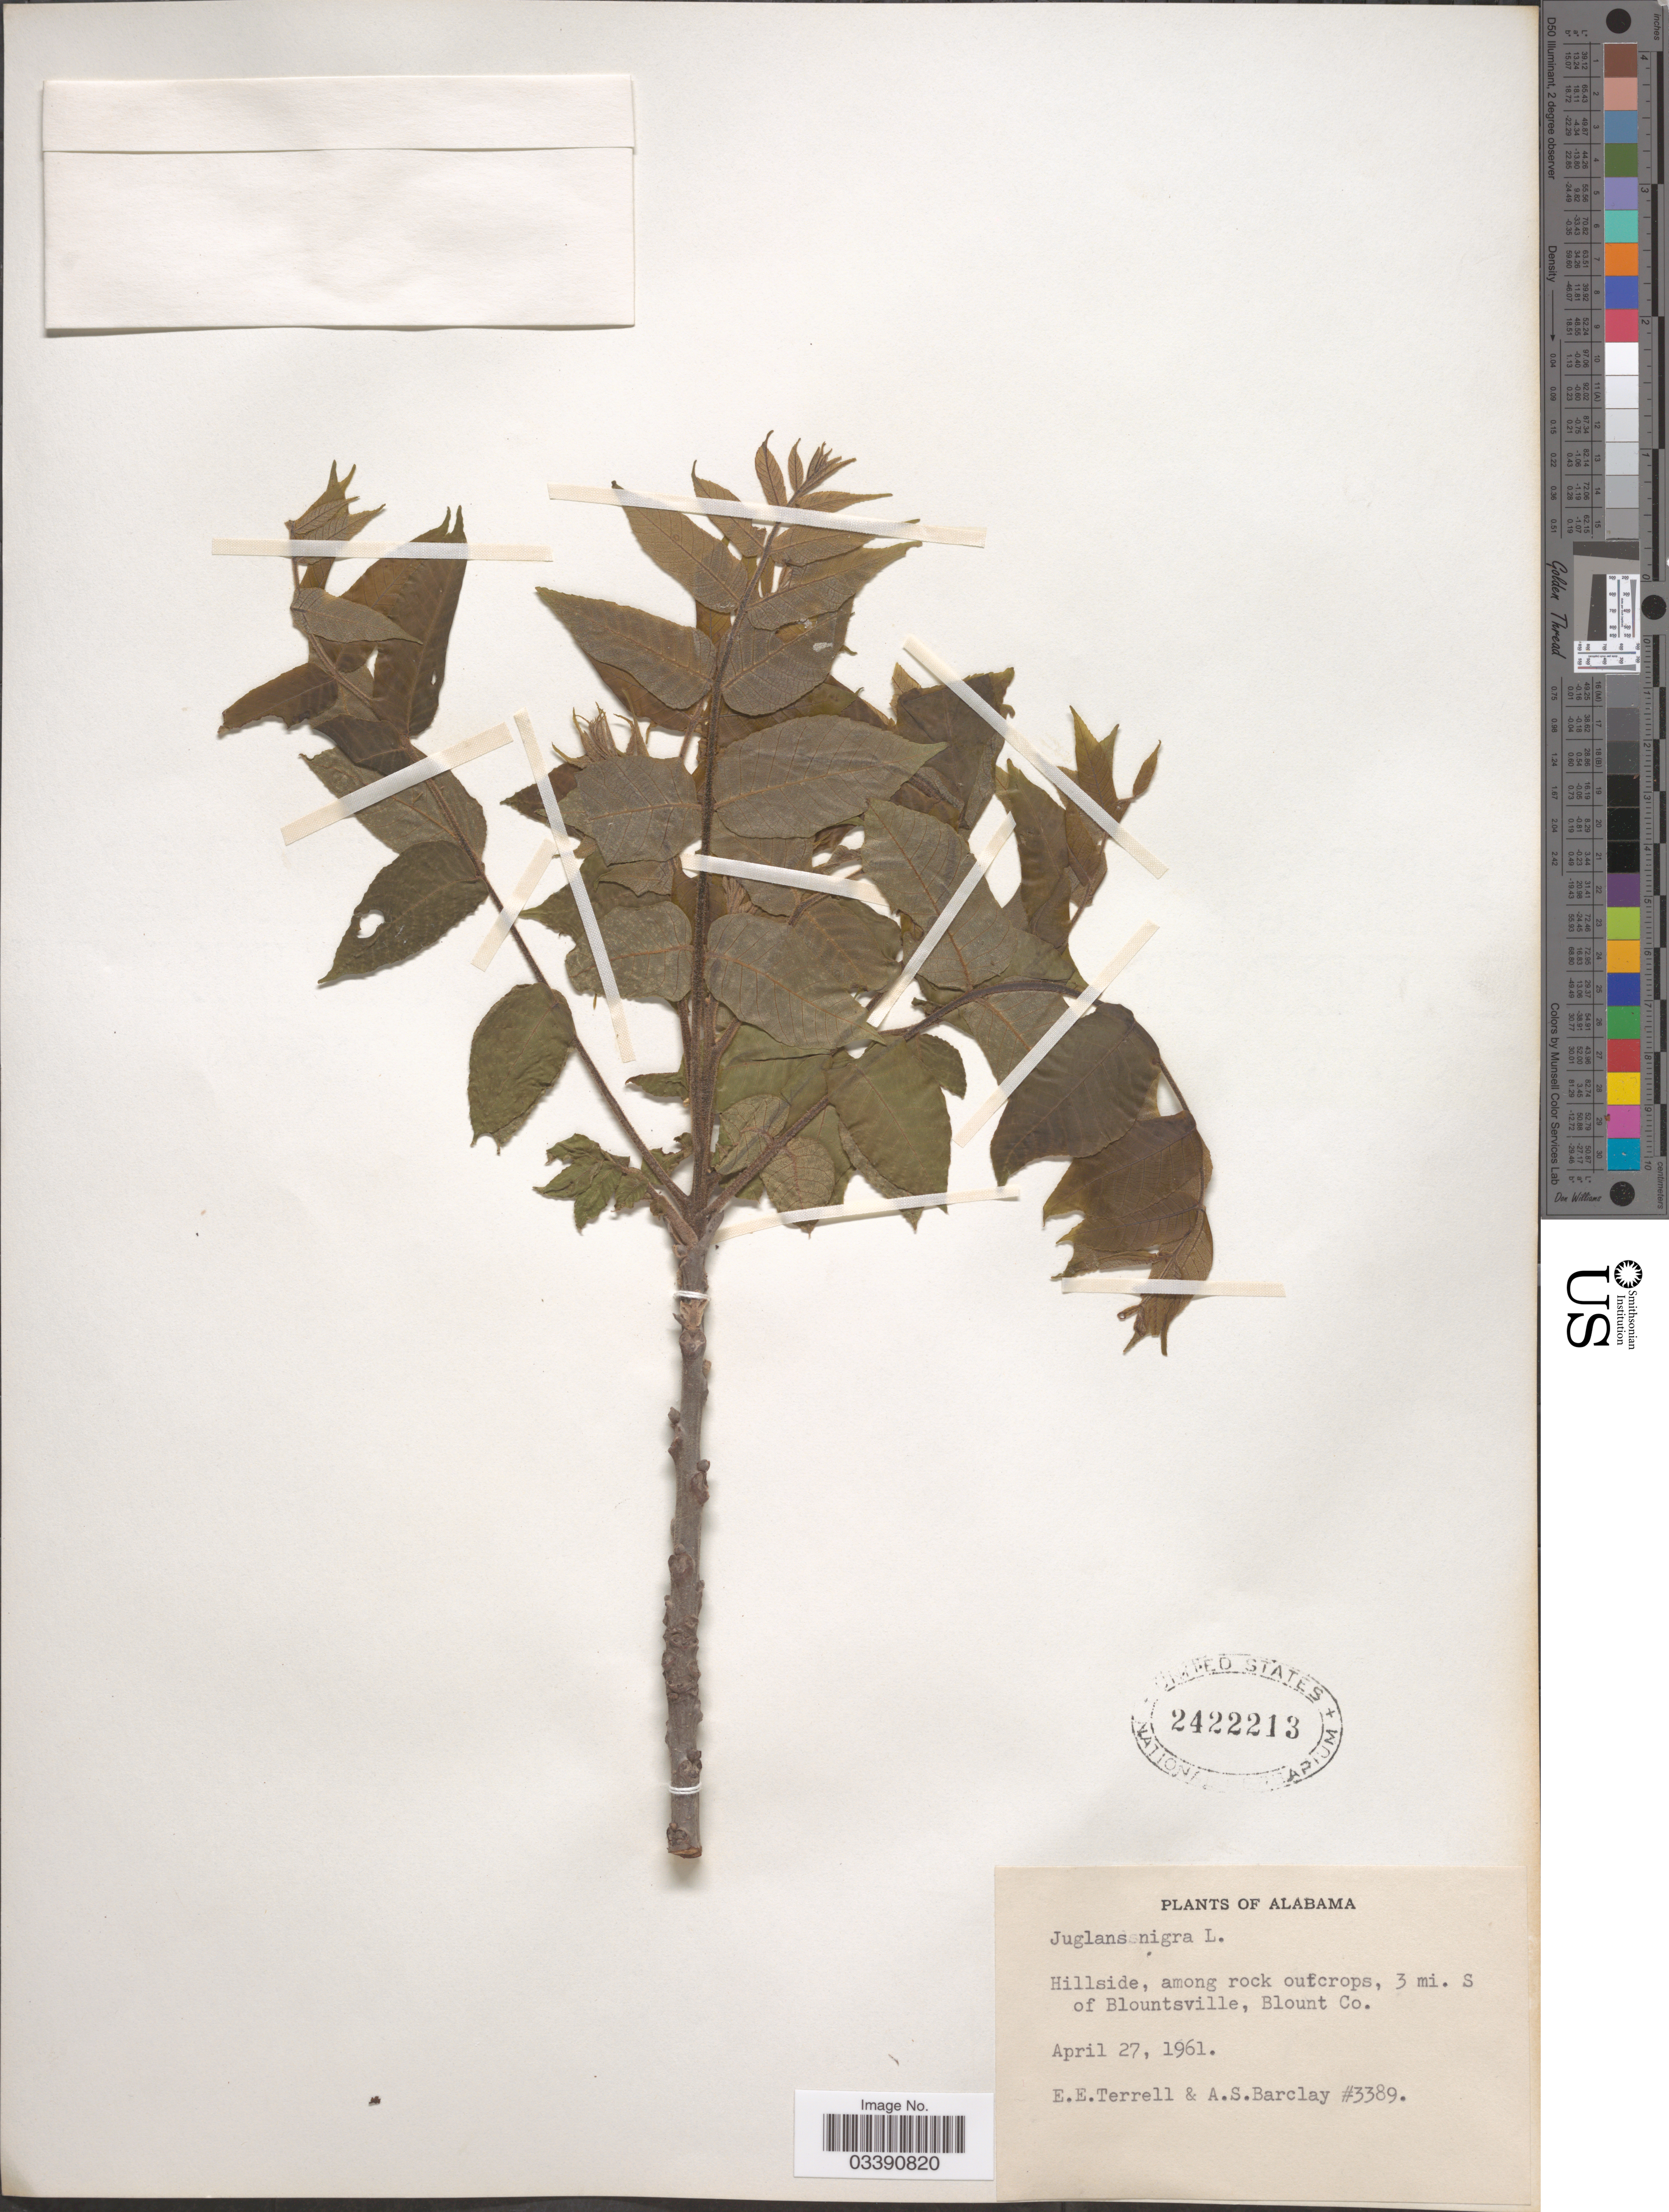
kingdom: Plantae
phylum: Tracheophyta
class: Magnoliopsida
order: Fagales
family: Juglandaceae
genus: Juglans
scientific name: Juglans nigra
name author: L.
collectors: E. E. Terrell & A. S. Barclay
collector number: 3389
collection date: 1961-04-27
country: United States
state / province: Alabama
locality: Hillside, among rock outcrops, 3 mi. S of Blountsville, Blount Co.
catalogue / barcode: US 2422213